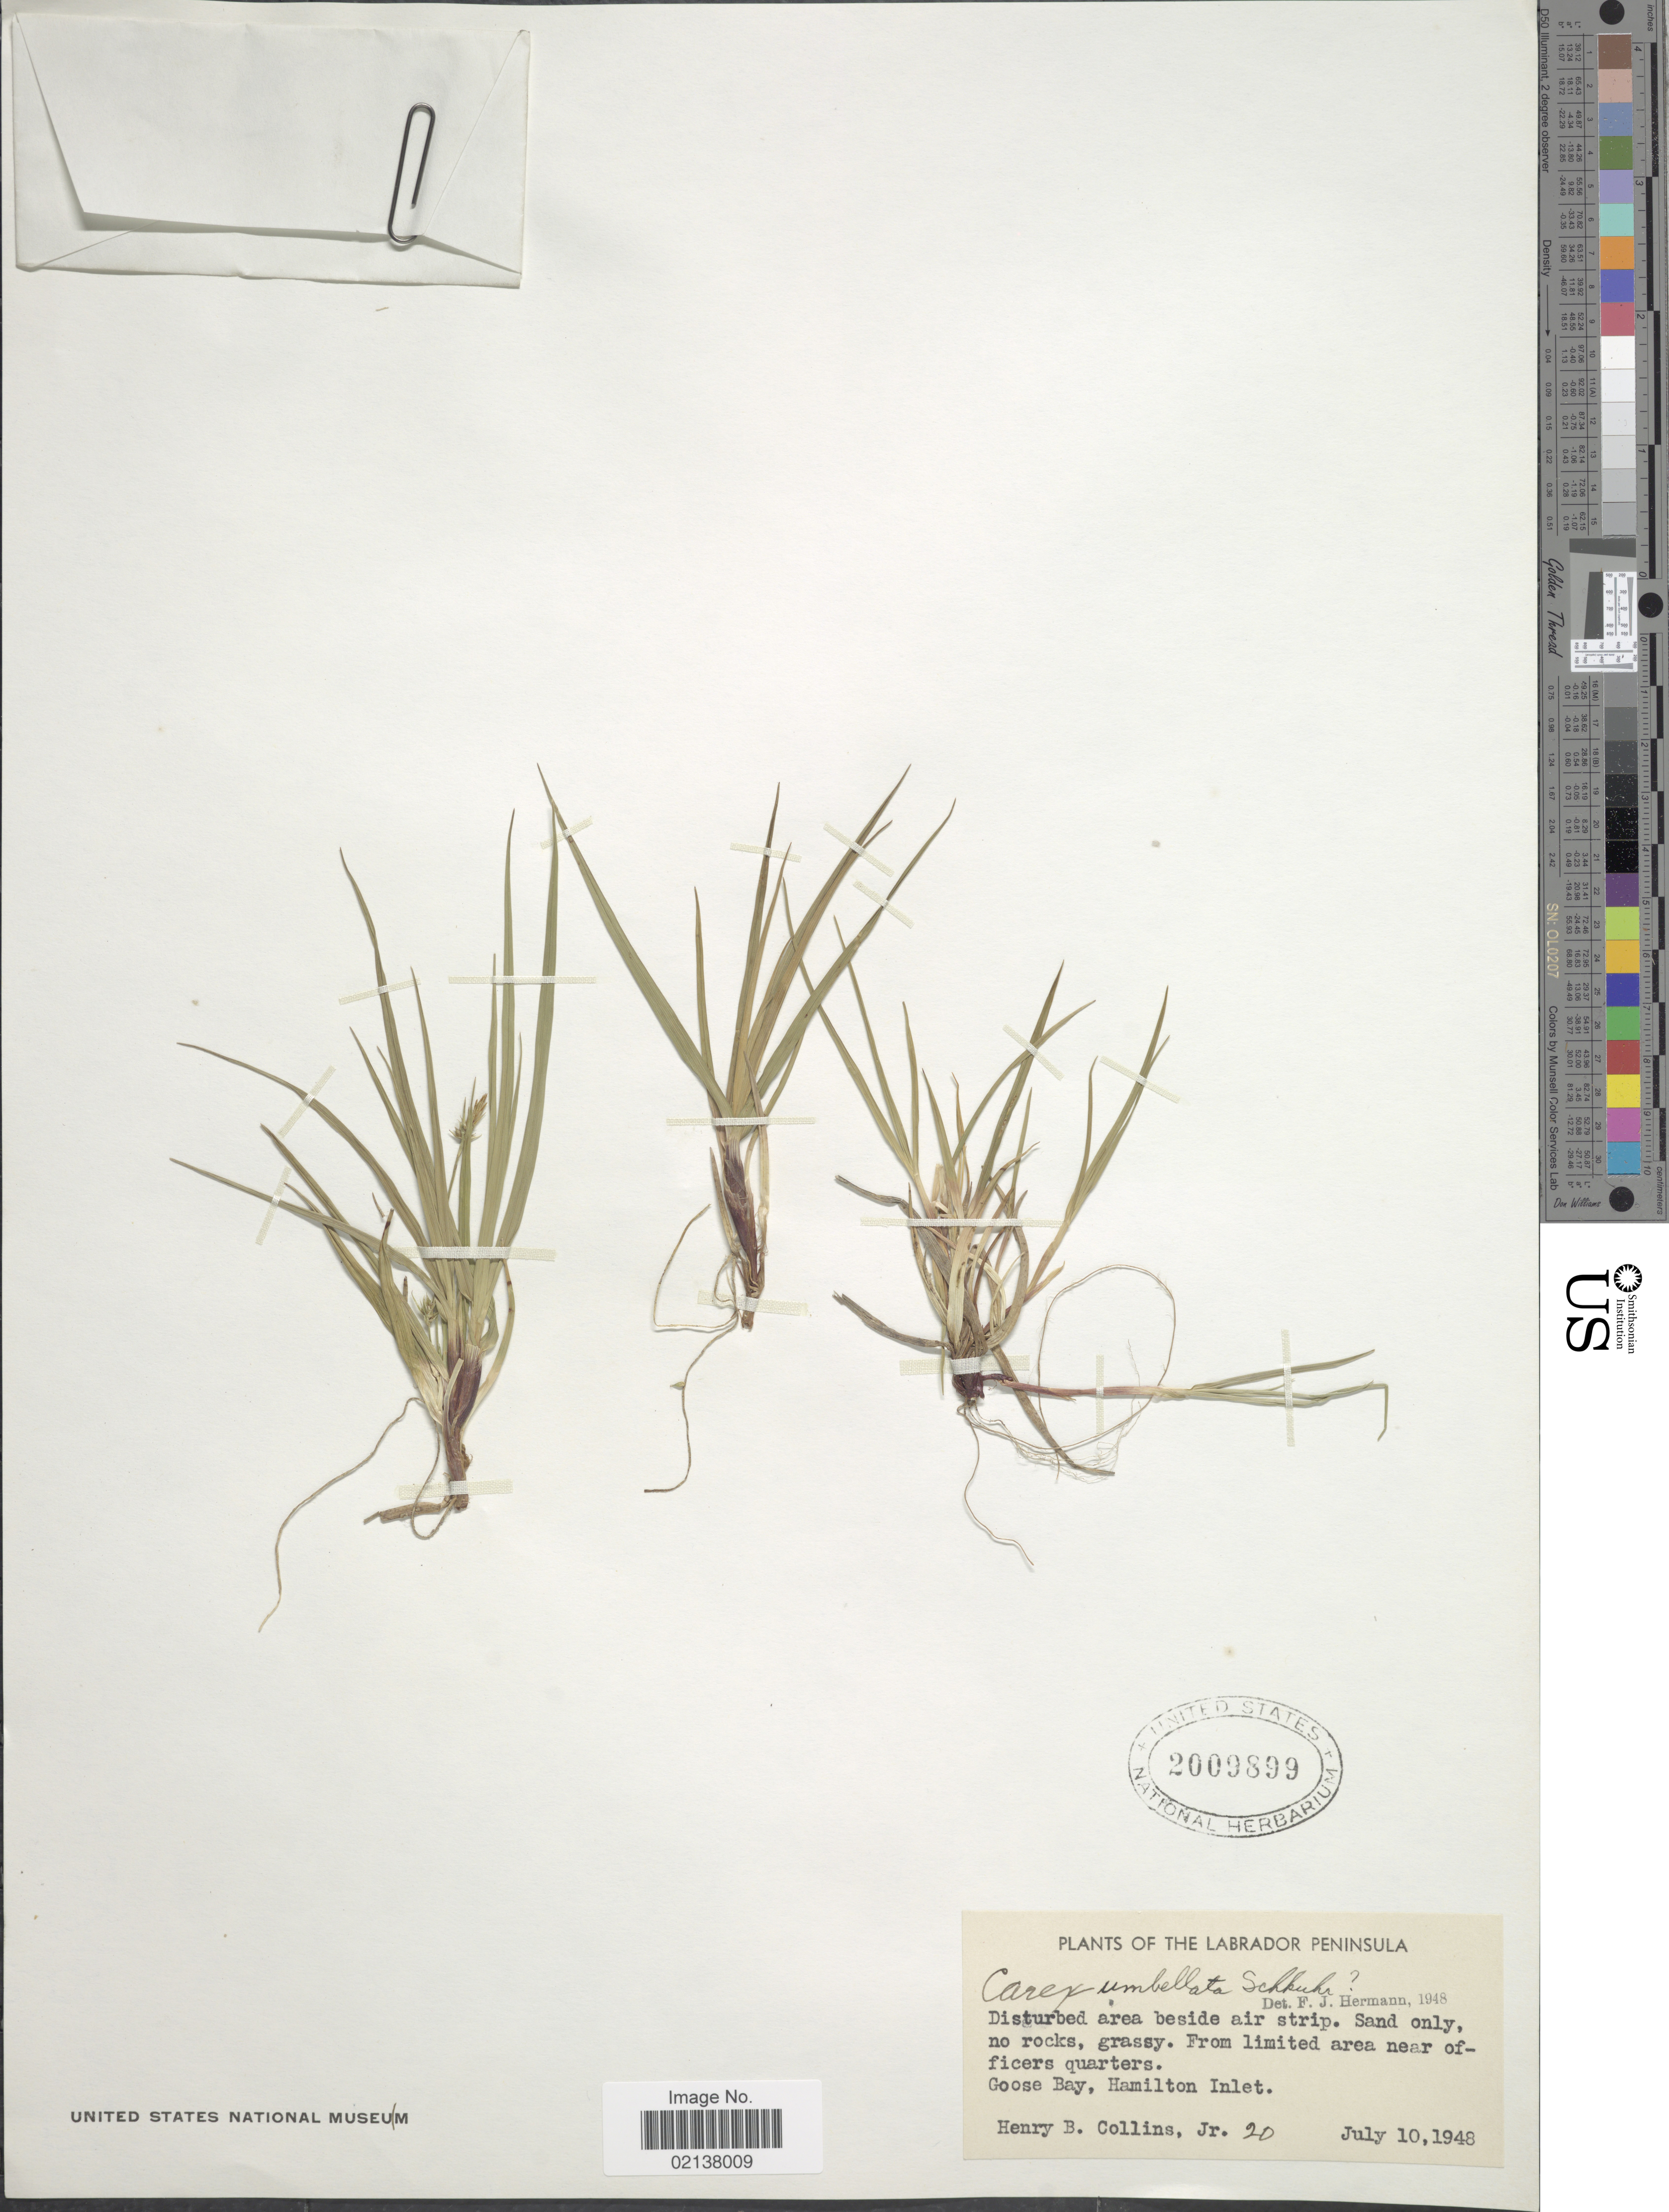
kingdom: Plantae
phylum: Tracheophyta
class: Liliopsida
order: Poales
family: Cyperaceae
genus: Carex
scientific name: Carex umbellata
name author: Schkuhr ex Willd.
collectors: H. Collins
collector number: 20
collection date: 1948-07-10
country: Canada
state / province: Newfoundland and Labrador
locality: Labrador Peninsula. Disturbed area beside air strip. Goose Bay, Hamilton Inlet.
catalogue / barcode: US 2009899